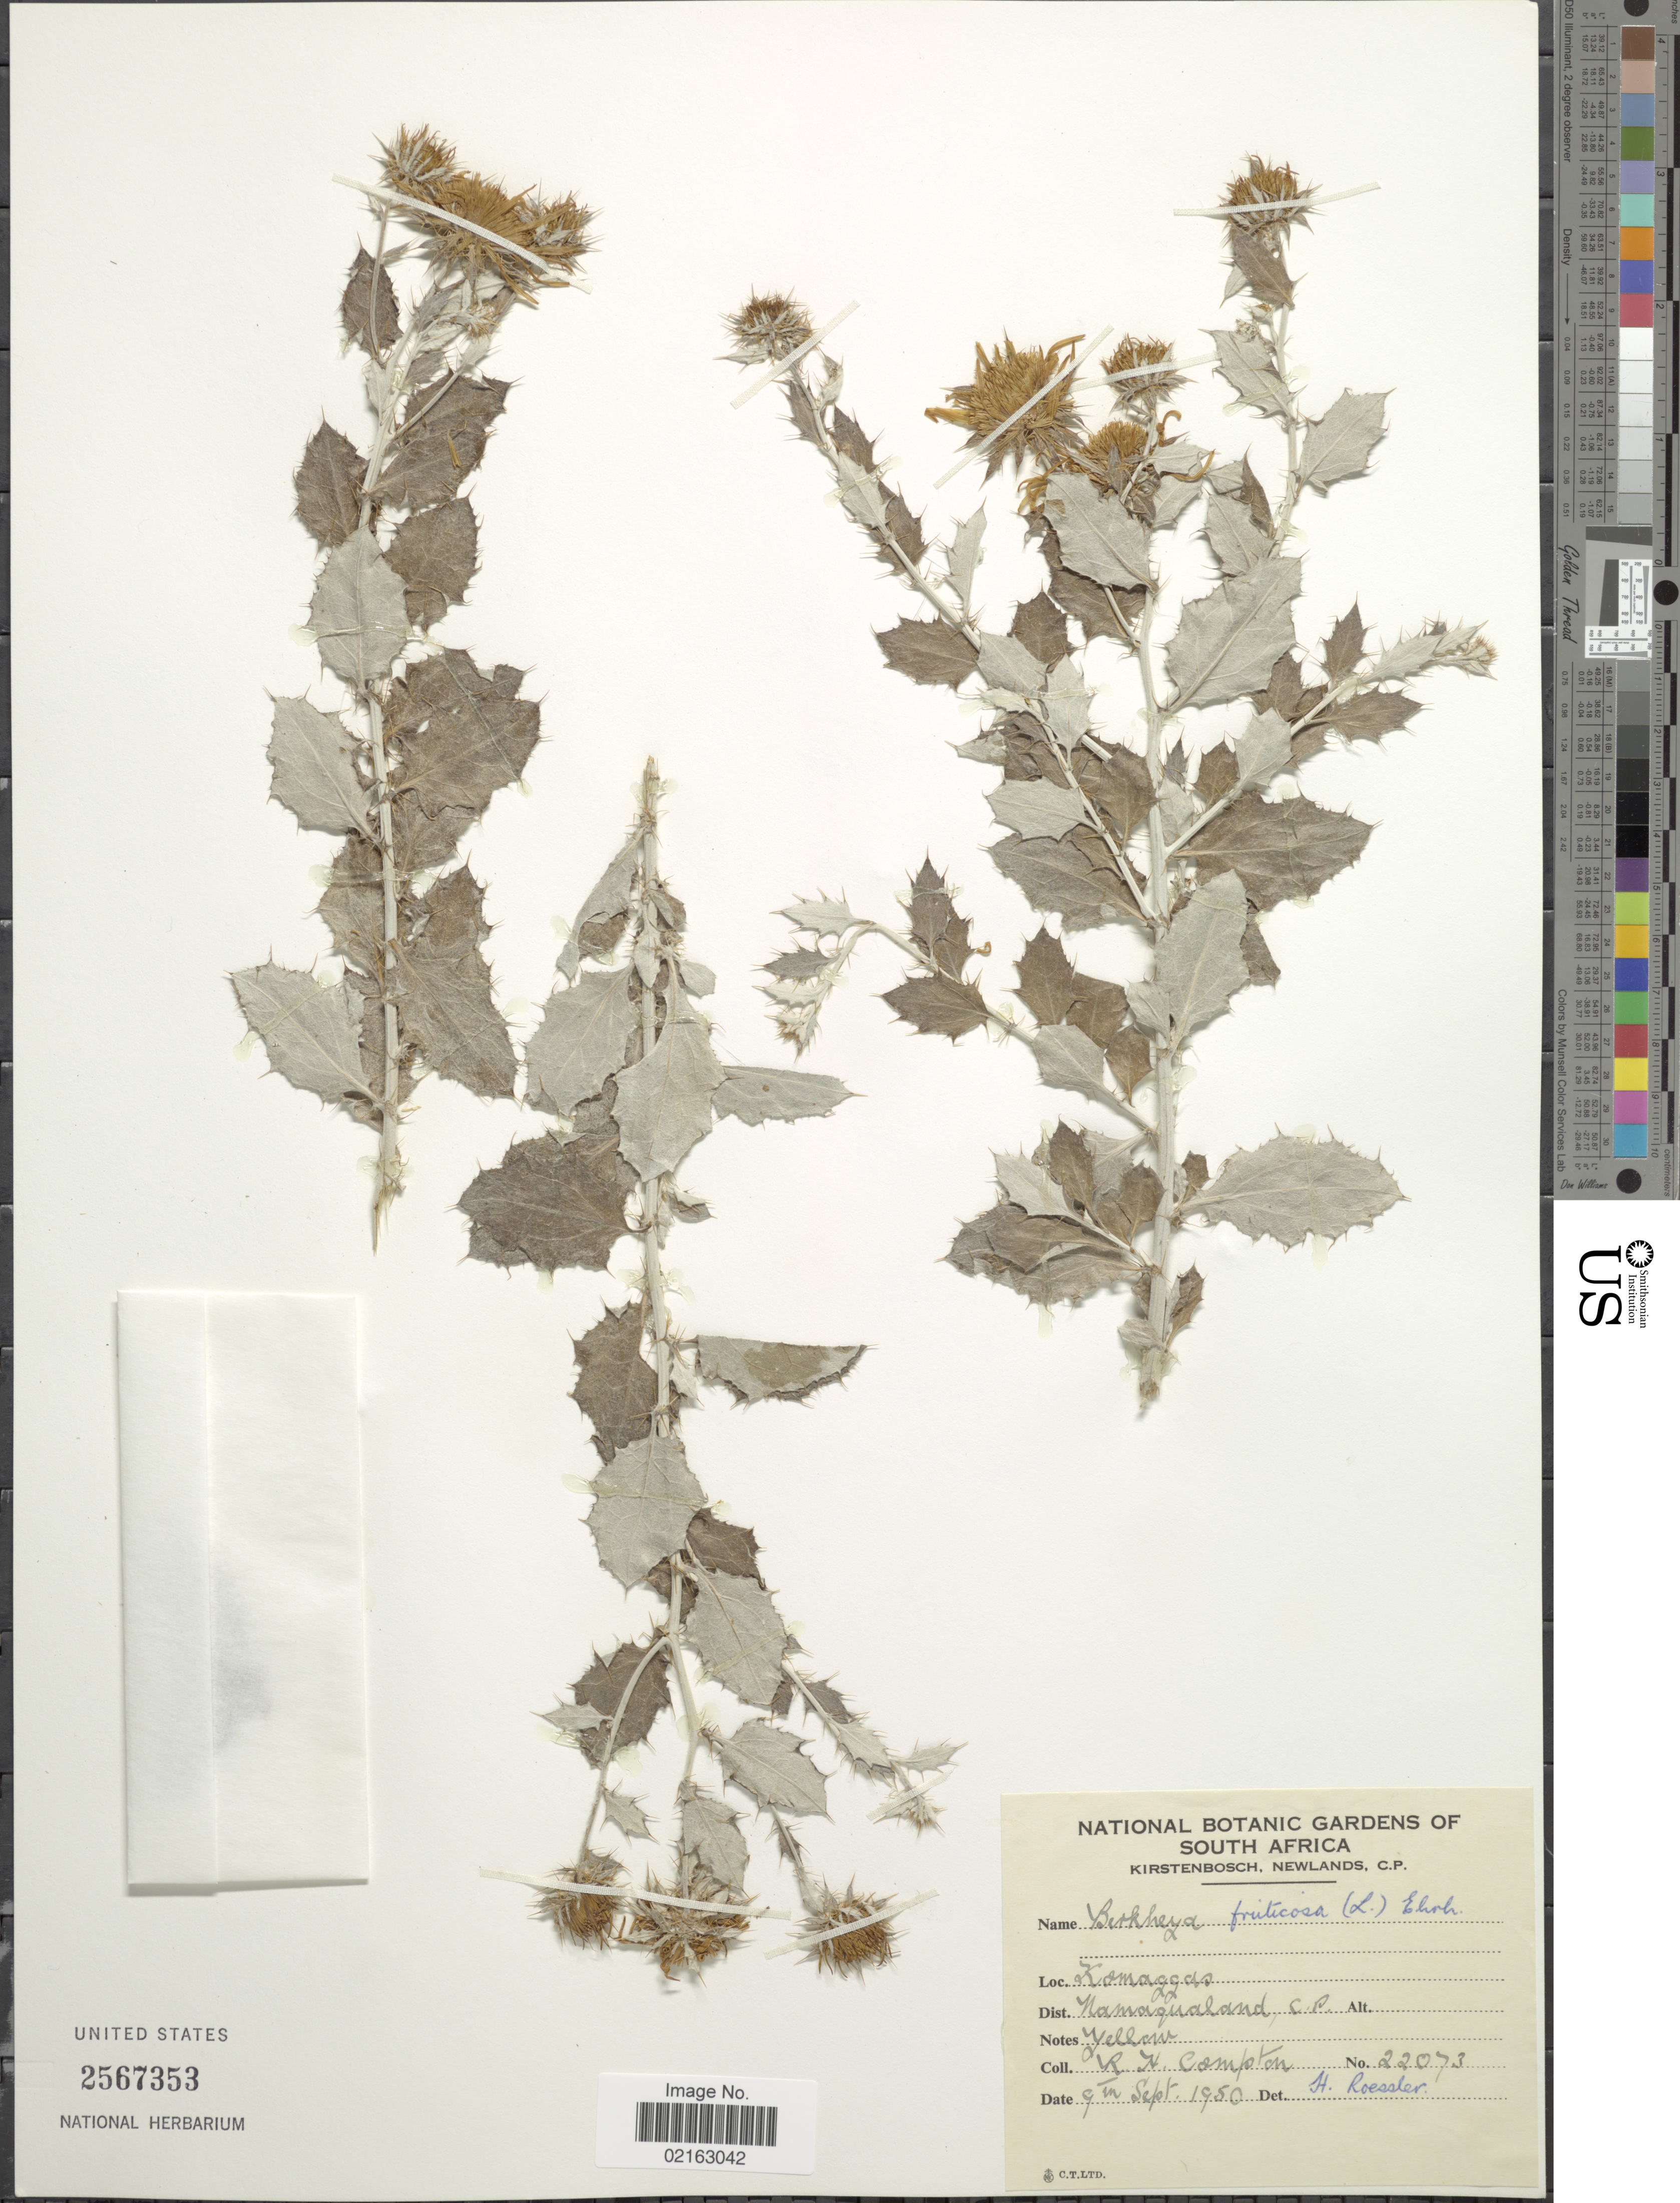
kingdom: Plantae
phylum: Tracheophyta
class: Magnoliopsida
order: Asterales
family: Asteraceae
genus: Berkheya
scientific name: Berkheya fruticosa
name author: (L.) Ehrh.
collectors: R. H. Compton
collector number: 22073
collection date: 1950-09-09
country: South Africa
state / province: Northern Cape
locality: Komaggas. Dist. Namaqualand, C.P.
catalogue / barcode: US 2567353